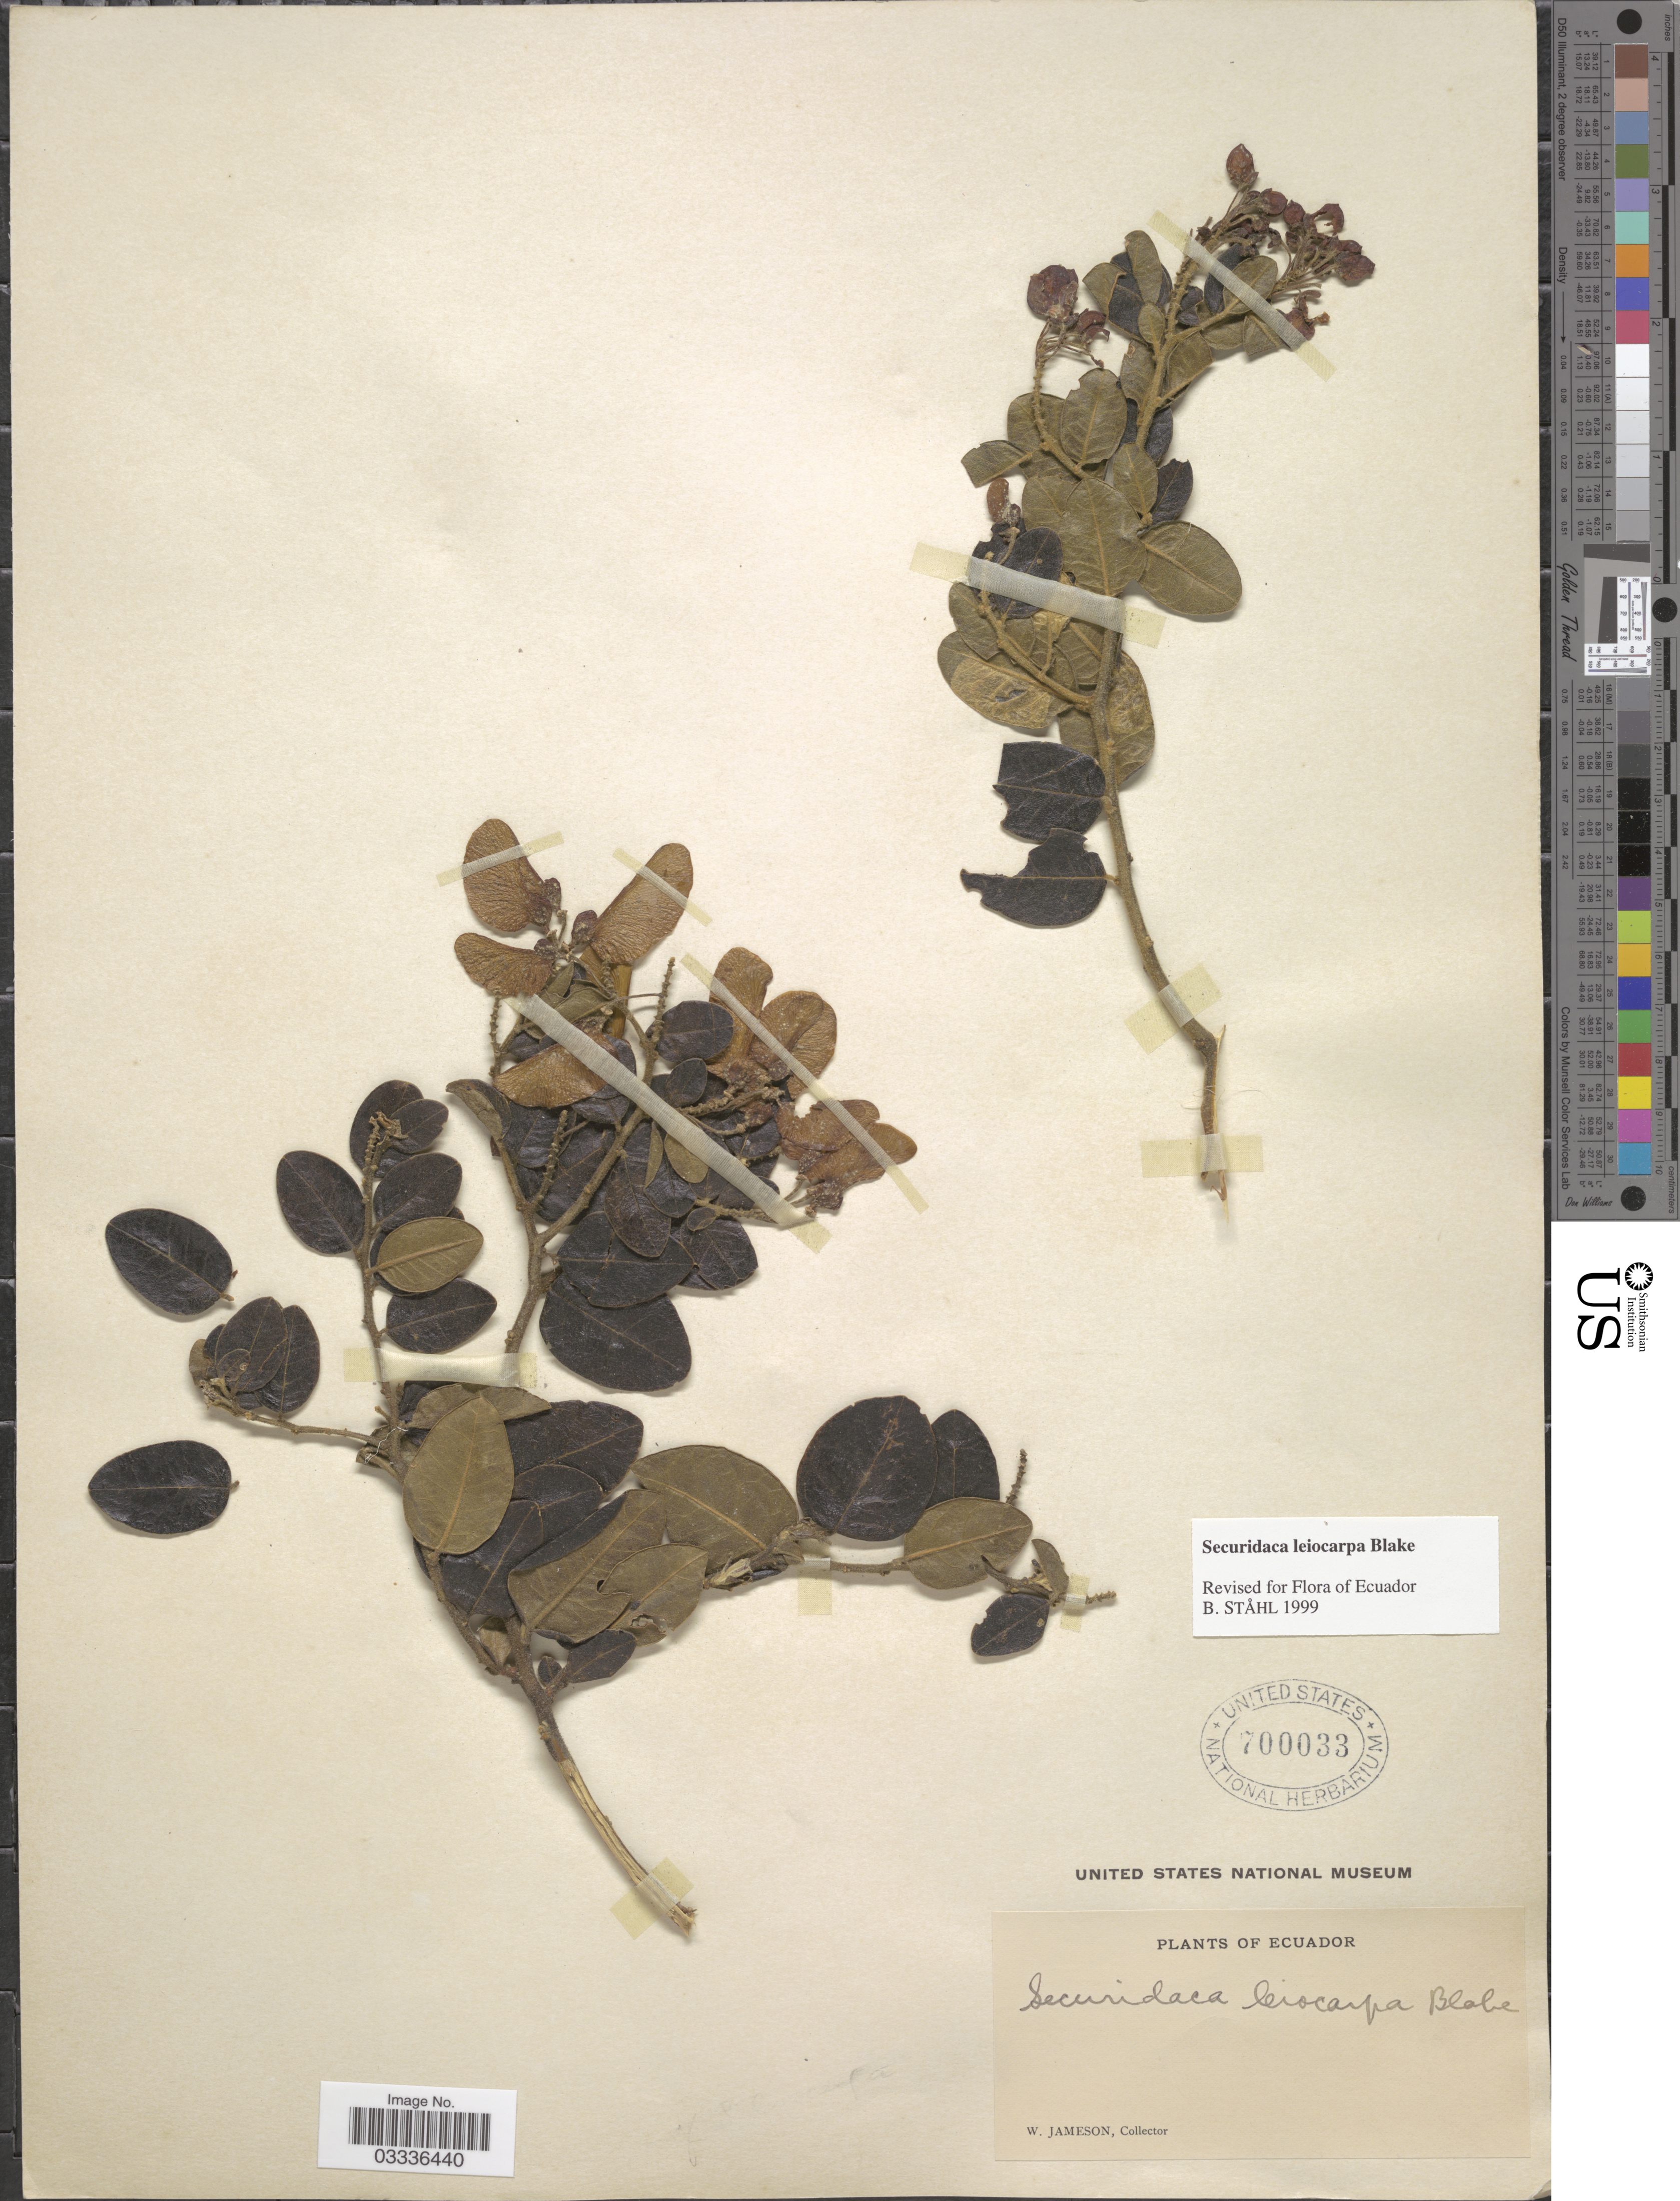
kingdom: Plantae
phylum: Tracheophyta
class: Magnoliopsida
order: Fabales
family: Polygalaceae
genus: Securidaca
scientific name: Securidaca leiocarpa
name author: S.F. Blake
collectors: W. Jameson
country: Ecuador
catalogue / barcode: US 700033